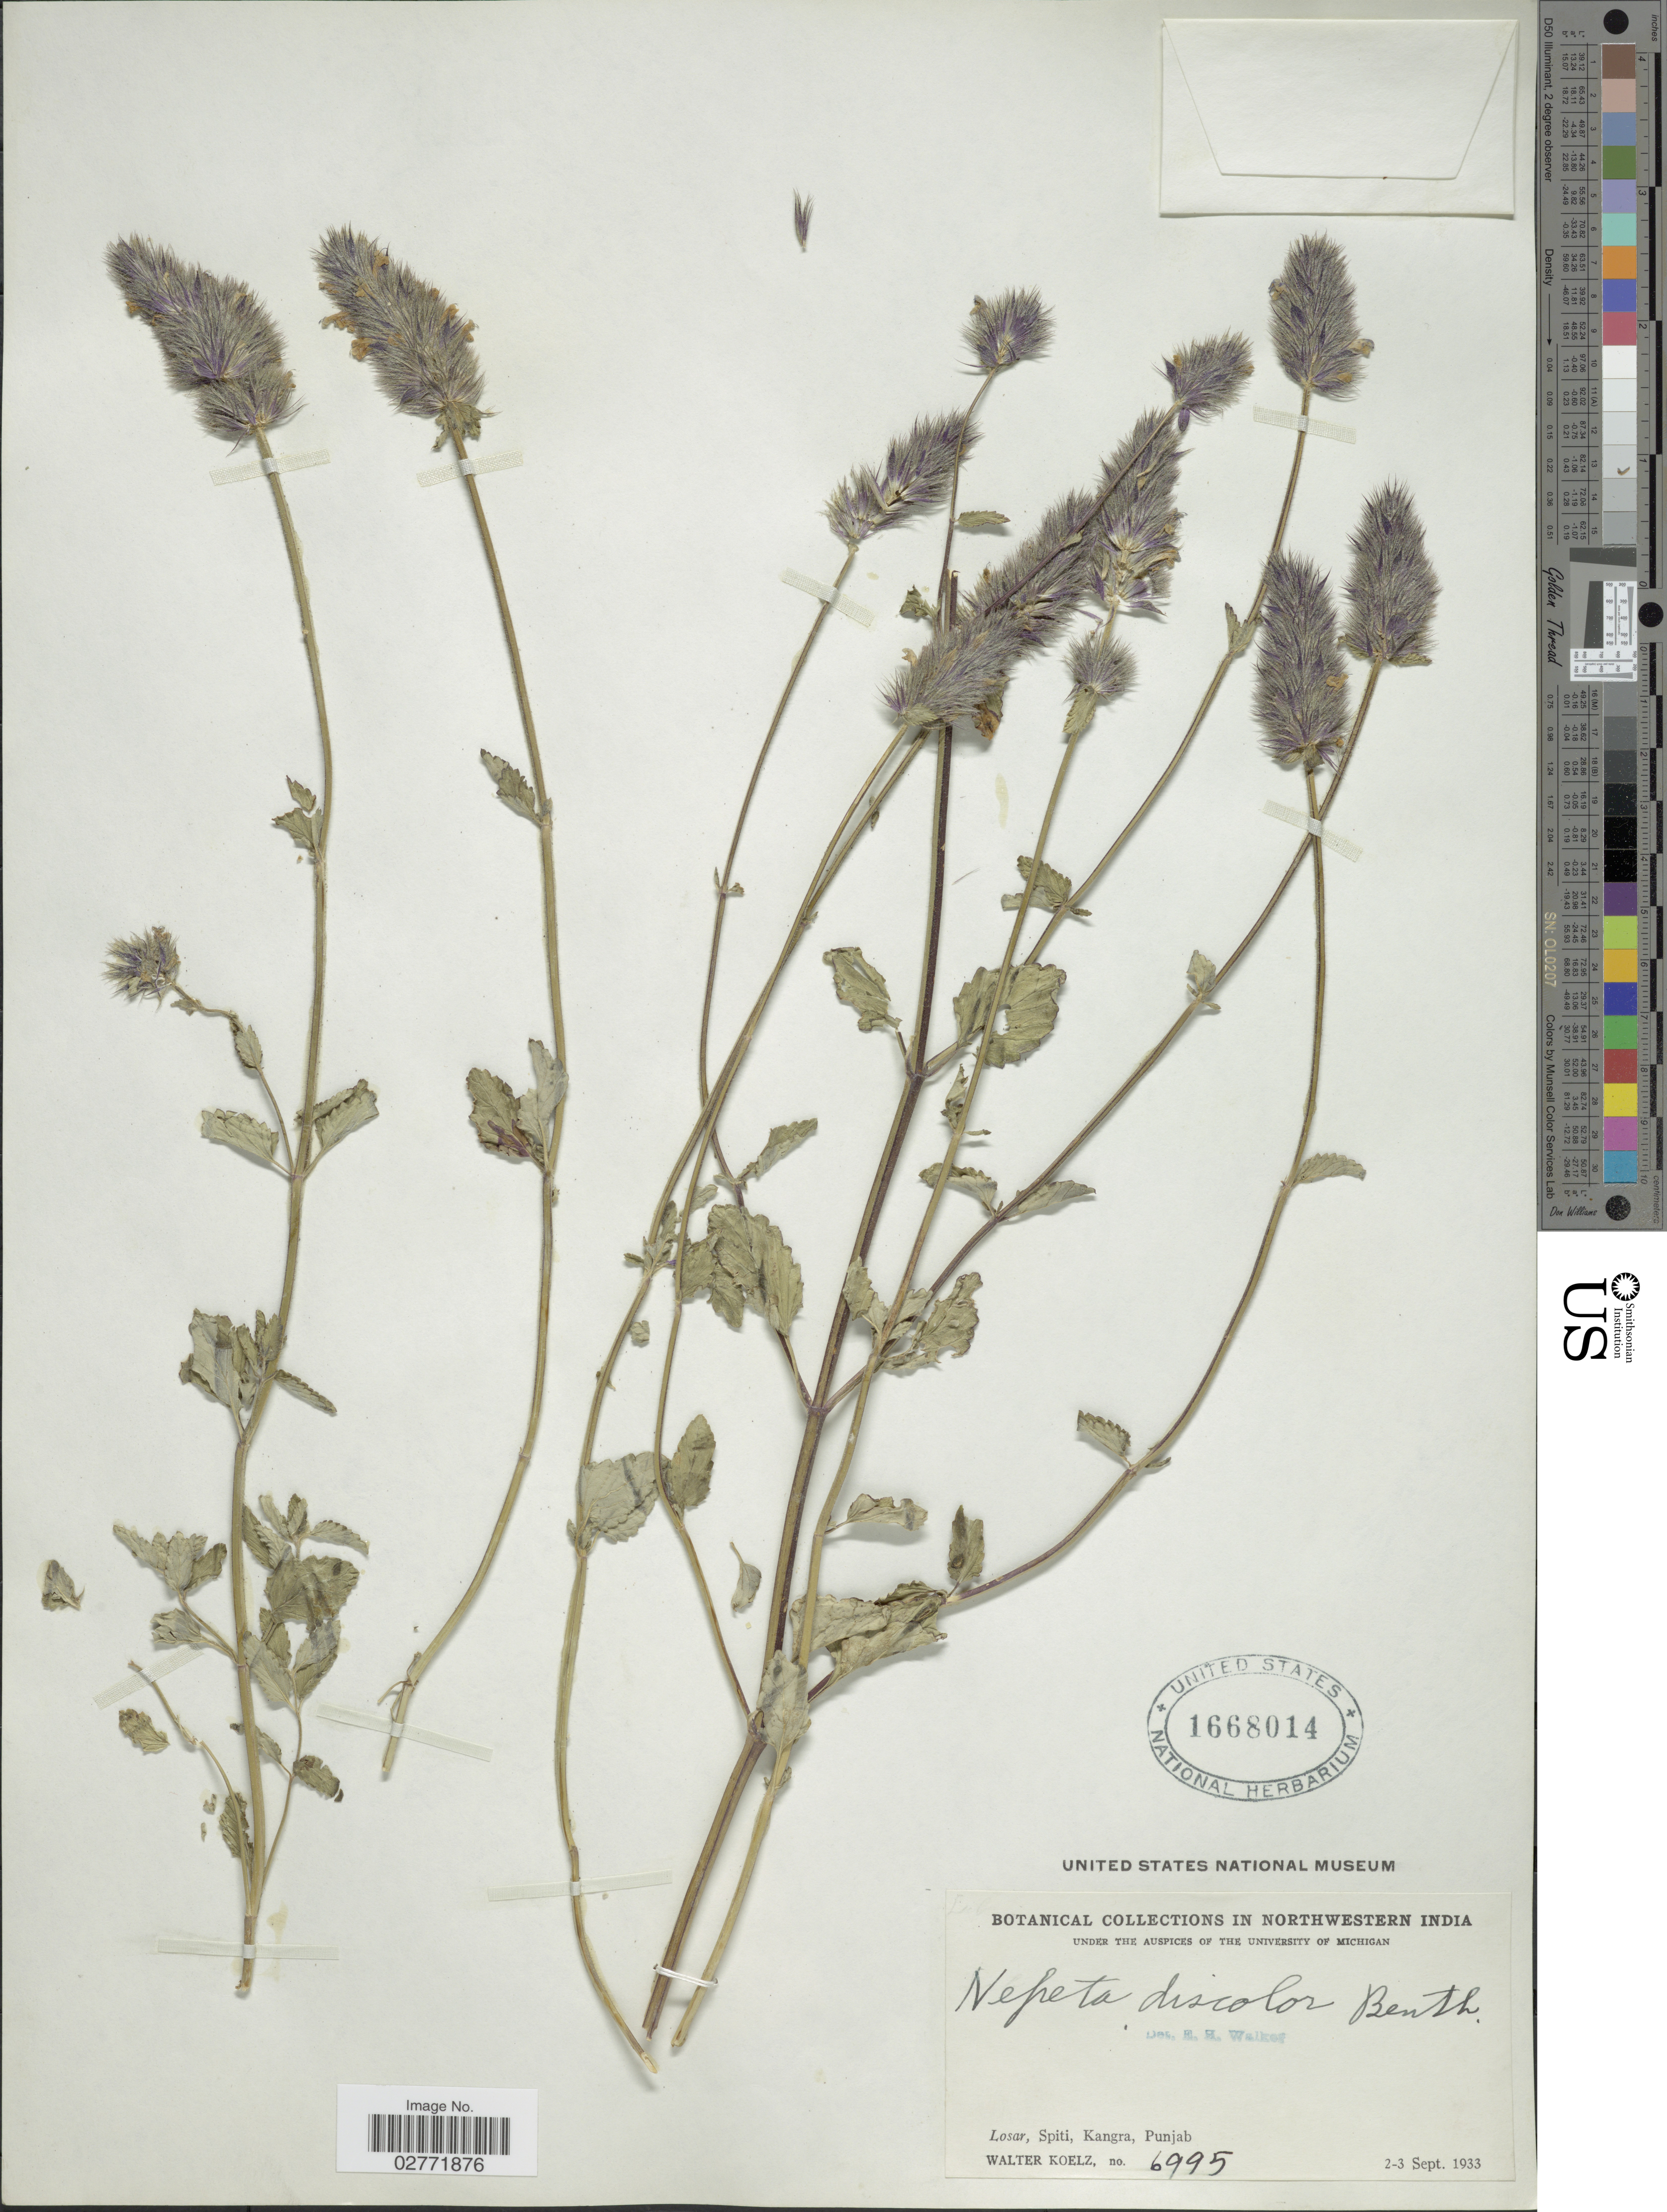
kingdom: Plantae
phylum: Tracheophyta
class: Magnoliopsida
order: Lamiales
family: Lamiaceae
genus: Nepeta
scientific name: Nepeta discolor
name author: Royle ex Benth.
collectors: W. N. Koelz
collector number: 6995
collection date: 1933-09-02/1933-09-03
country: India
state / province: Punjab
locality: Northwestern India, Losar, Spiti, Kangra.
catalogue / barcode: US 1668014